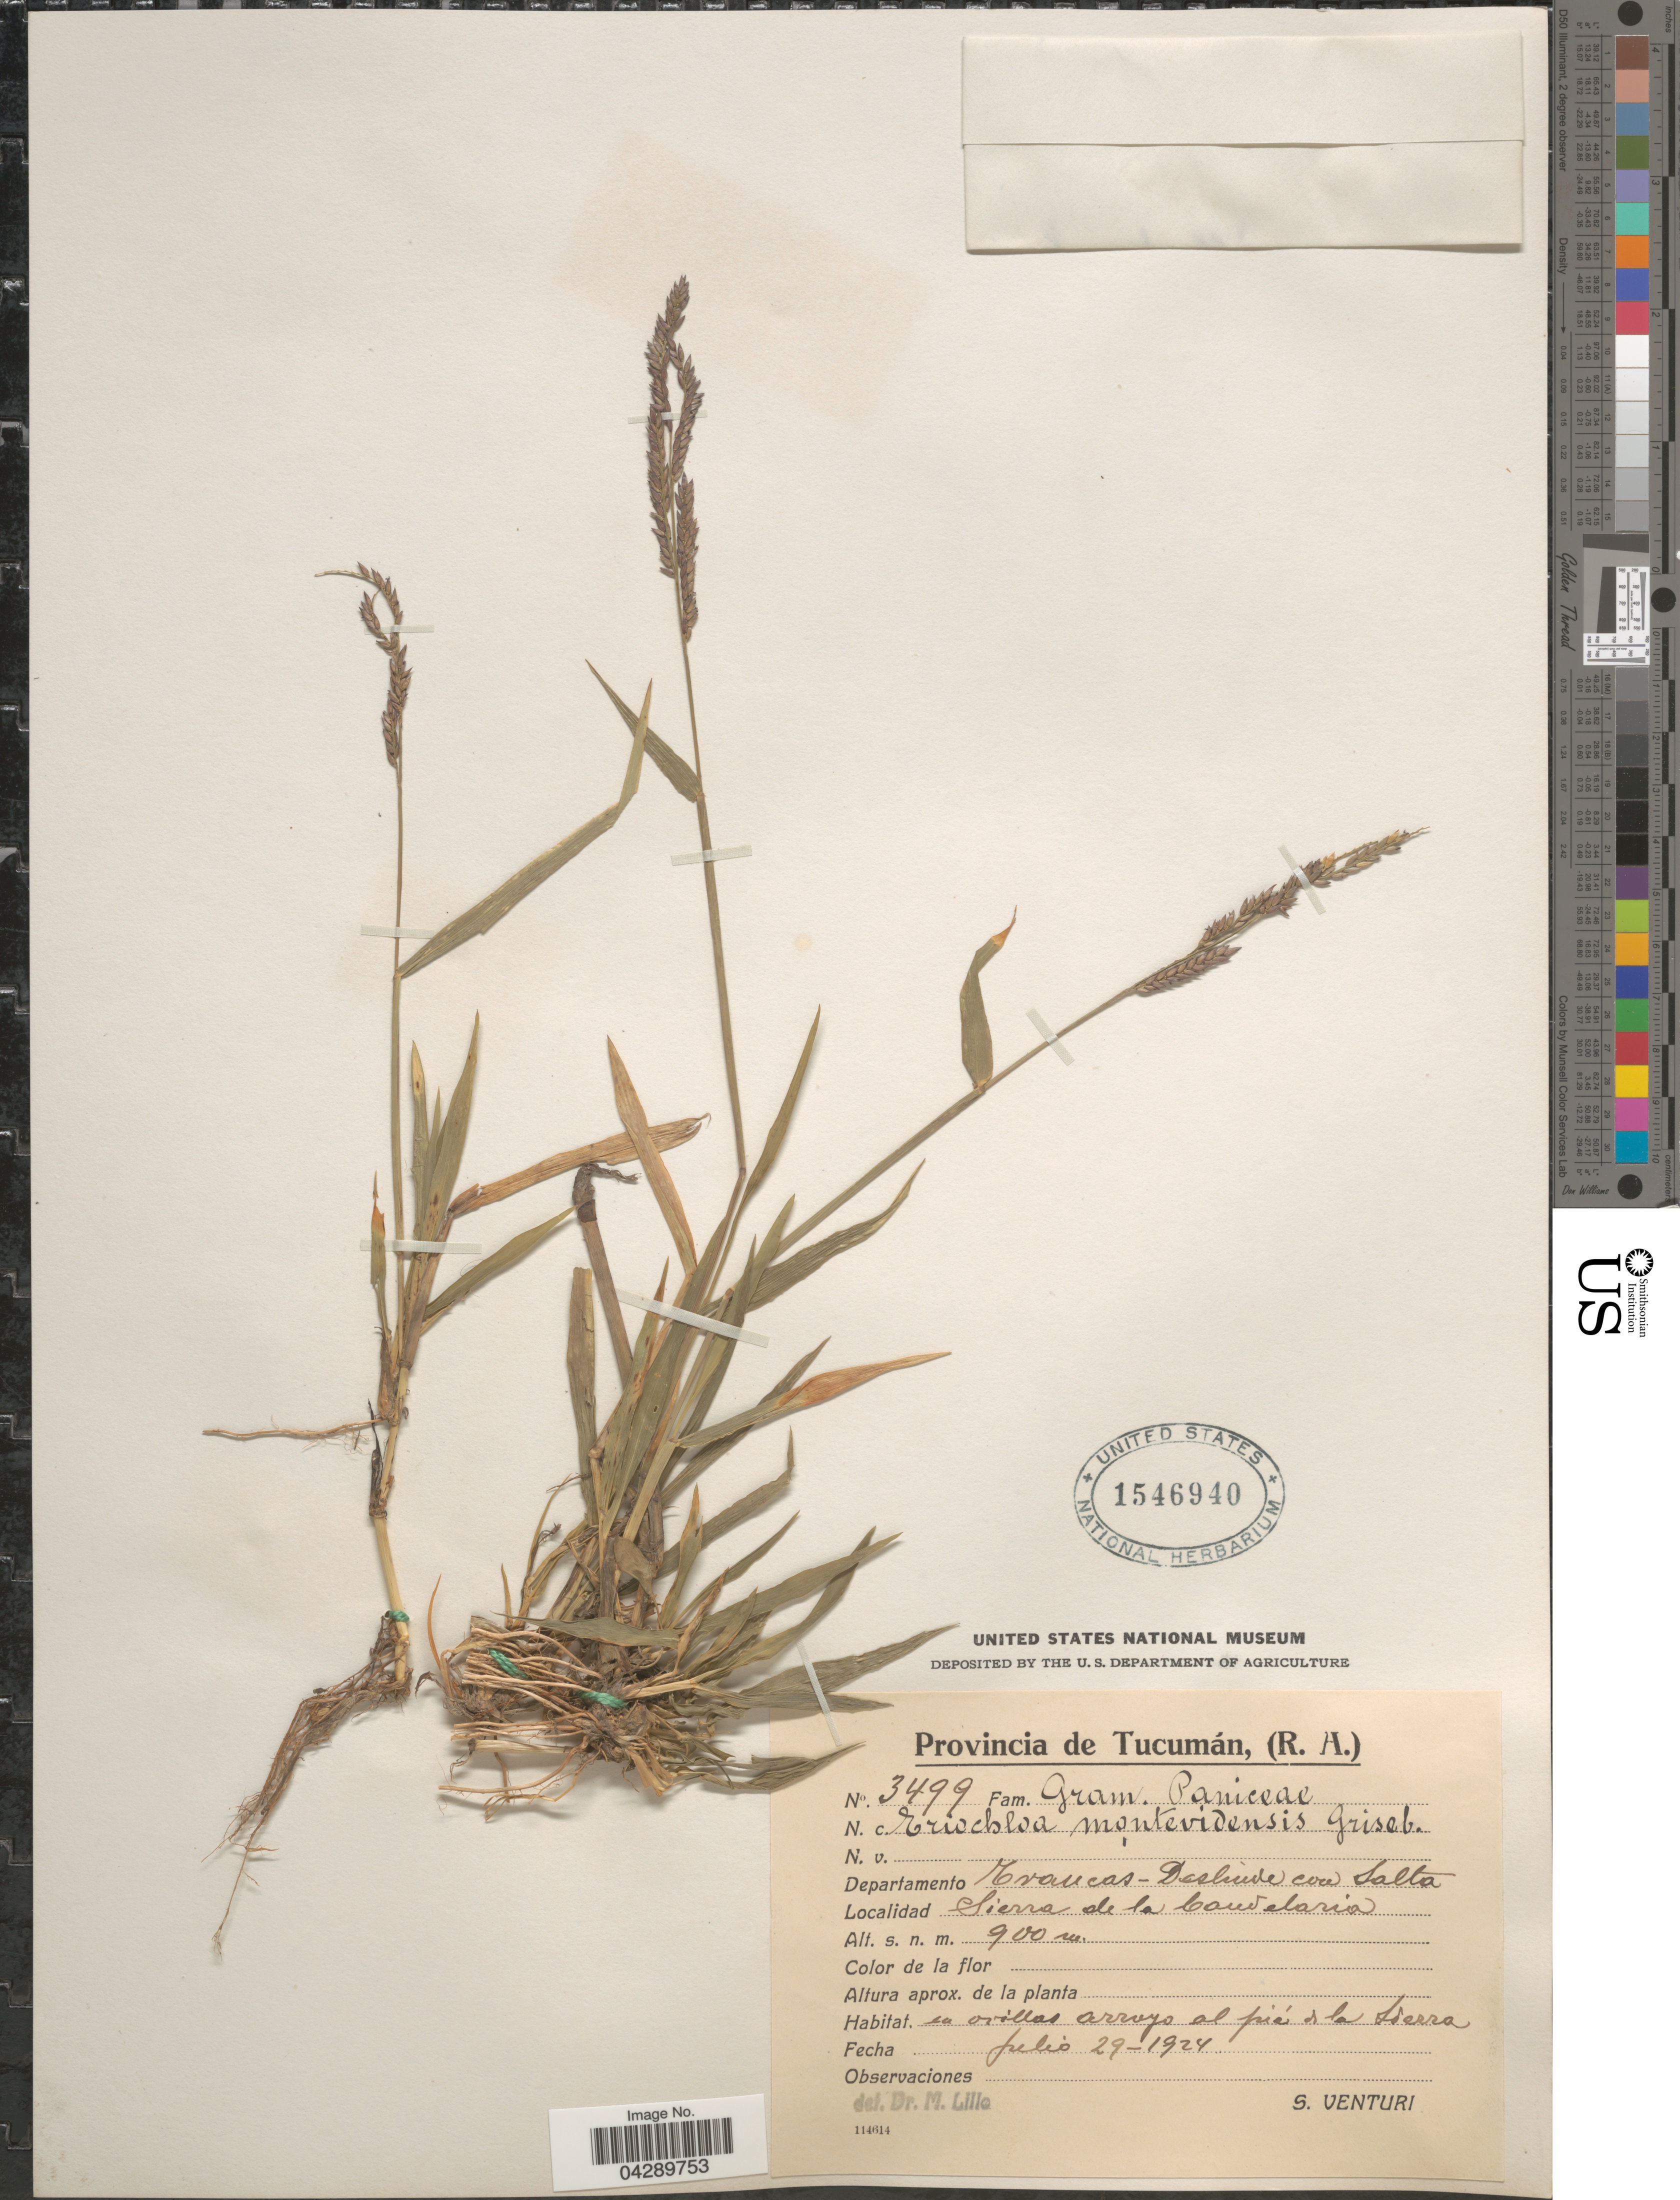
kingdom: Plantae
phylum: Tracheophyta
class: Liliopsida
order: Poales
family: Poaceae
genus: Eriochloa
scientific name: Eriochloa punctata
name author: (L.) Desv. ex Ham.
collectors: S. Venturi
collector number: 3499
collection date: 1924-07-29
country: Argentina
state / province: Tucuman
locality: Departamento Trancas. Salta. Sierra de la Candelaria. En orillas arroyo al pié de la Sierra.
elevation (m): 900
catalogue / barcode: US 1546940